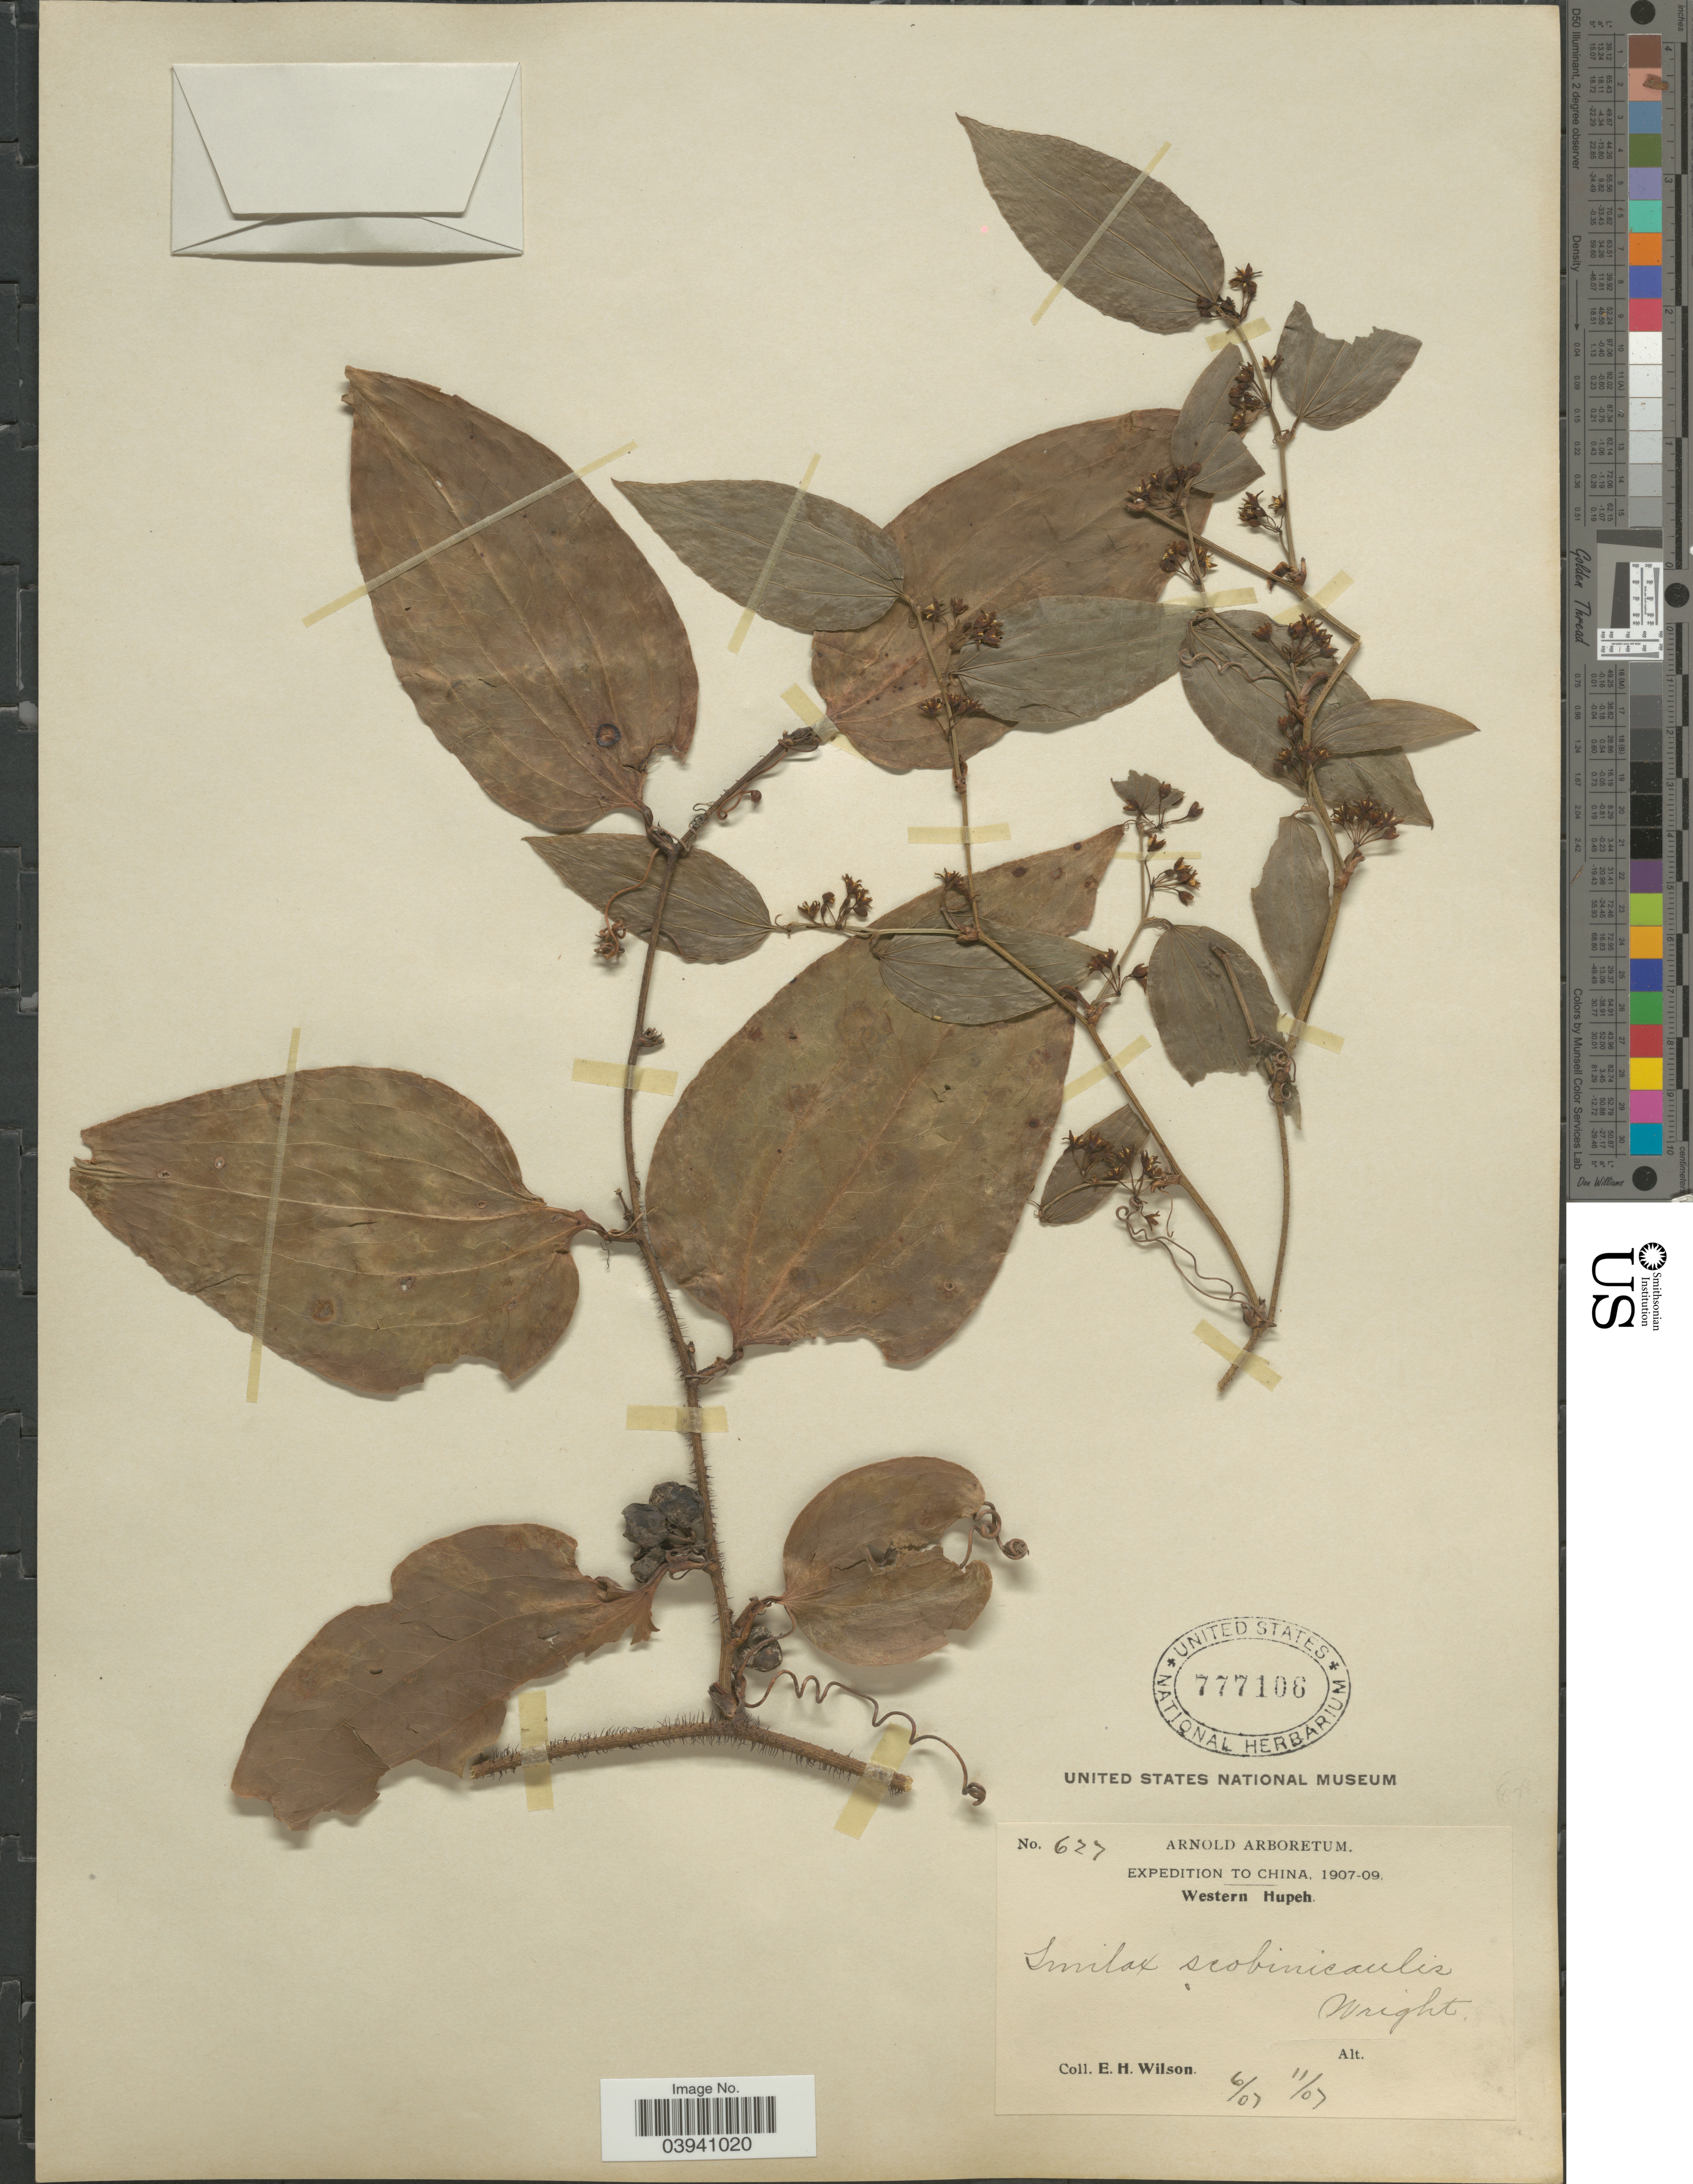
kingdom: Plantae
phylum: Tracheophyta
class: Liliopsida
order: Liliales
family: Smilacaceae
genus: Smilax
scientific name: Smilax scobinicaulis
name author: C.H. Wright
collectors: E. Wilson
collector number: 627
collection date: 1907-06/1907-11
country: China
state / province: Hubei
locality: Western Hupeh.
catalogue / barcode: US 777106